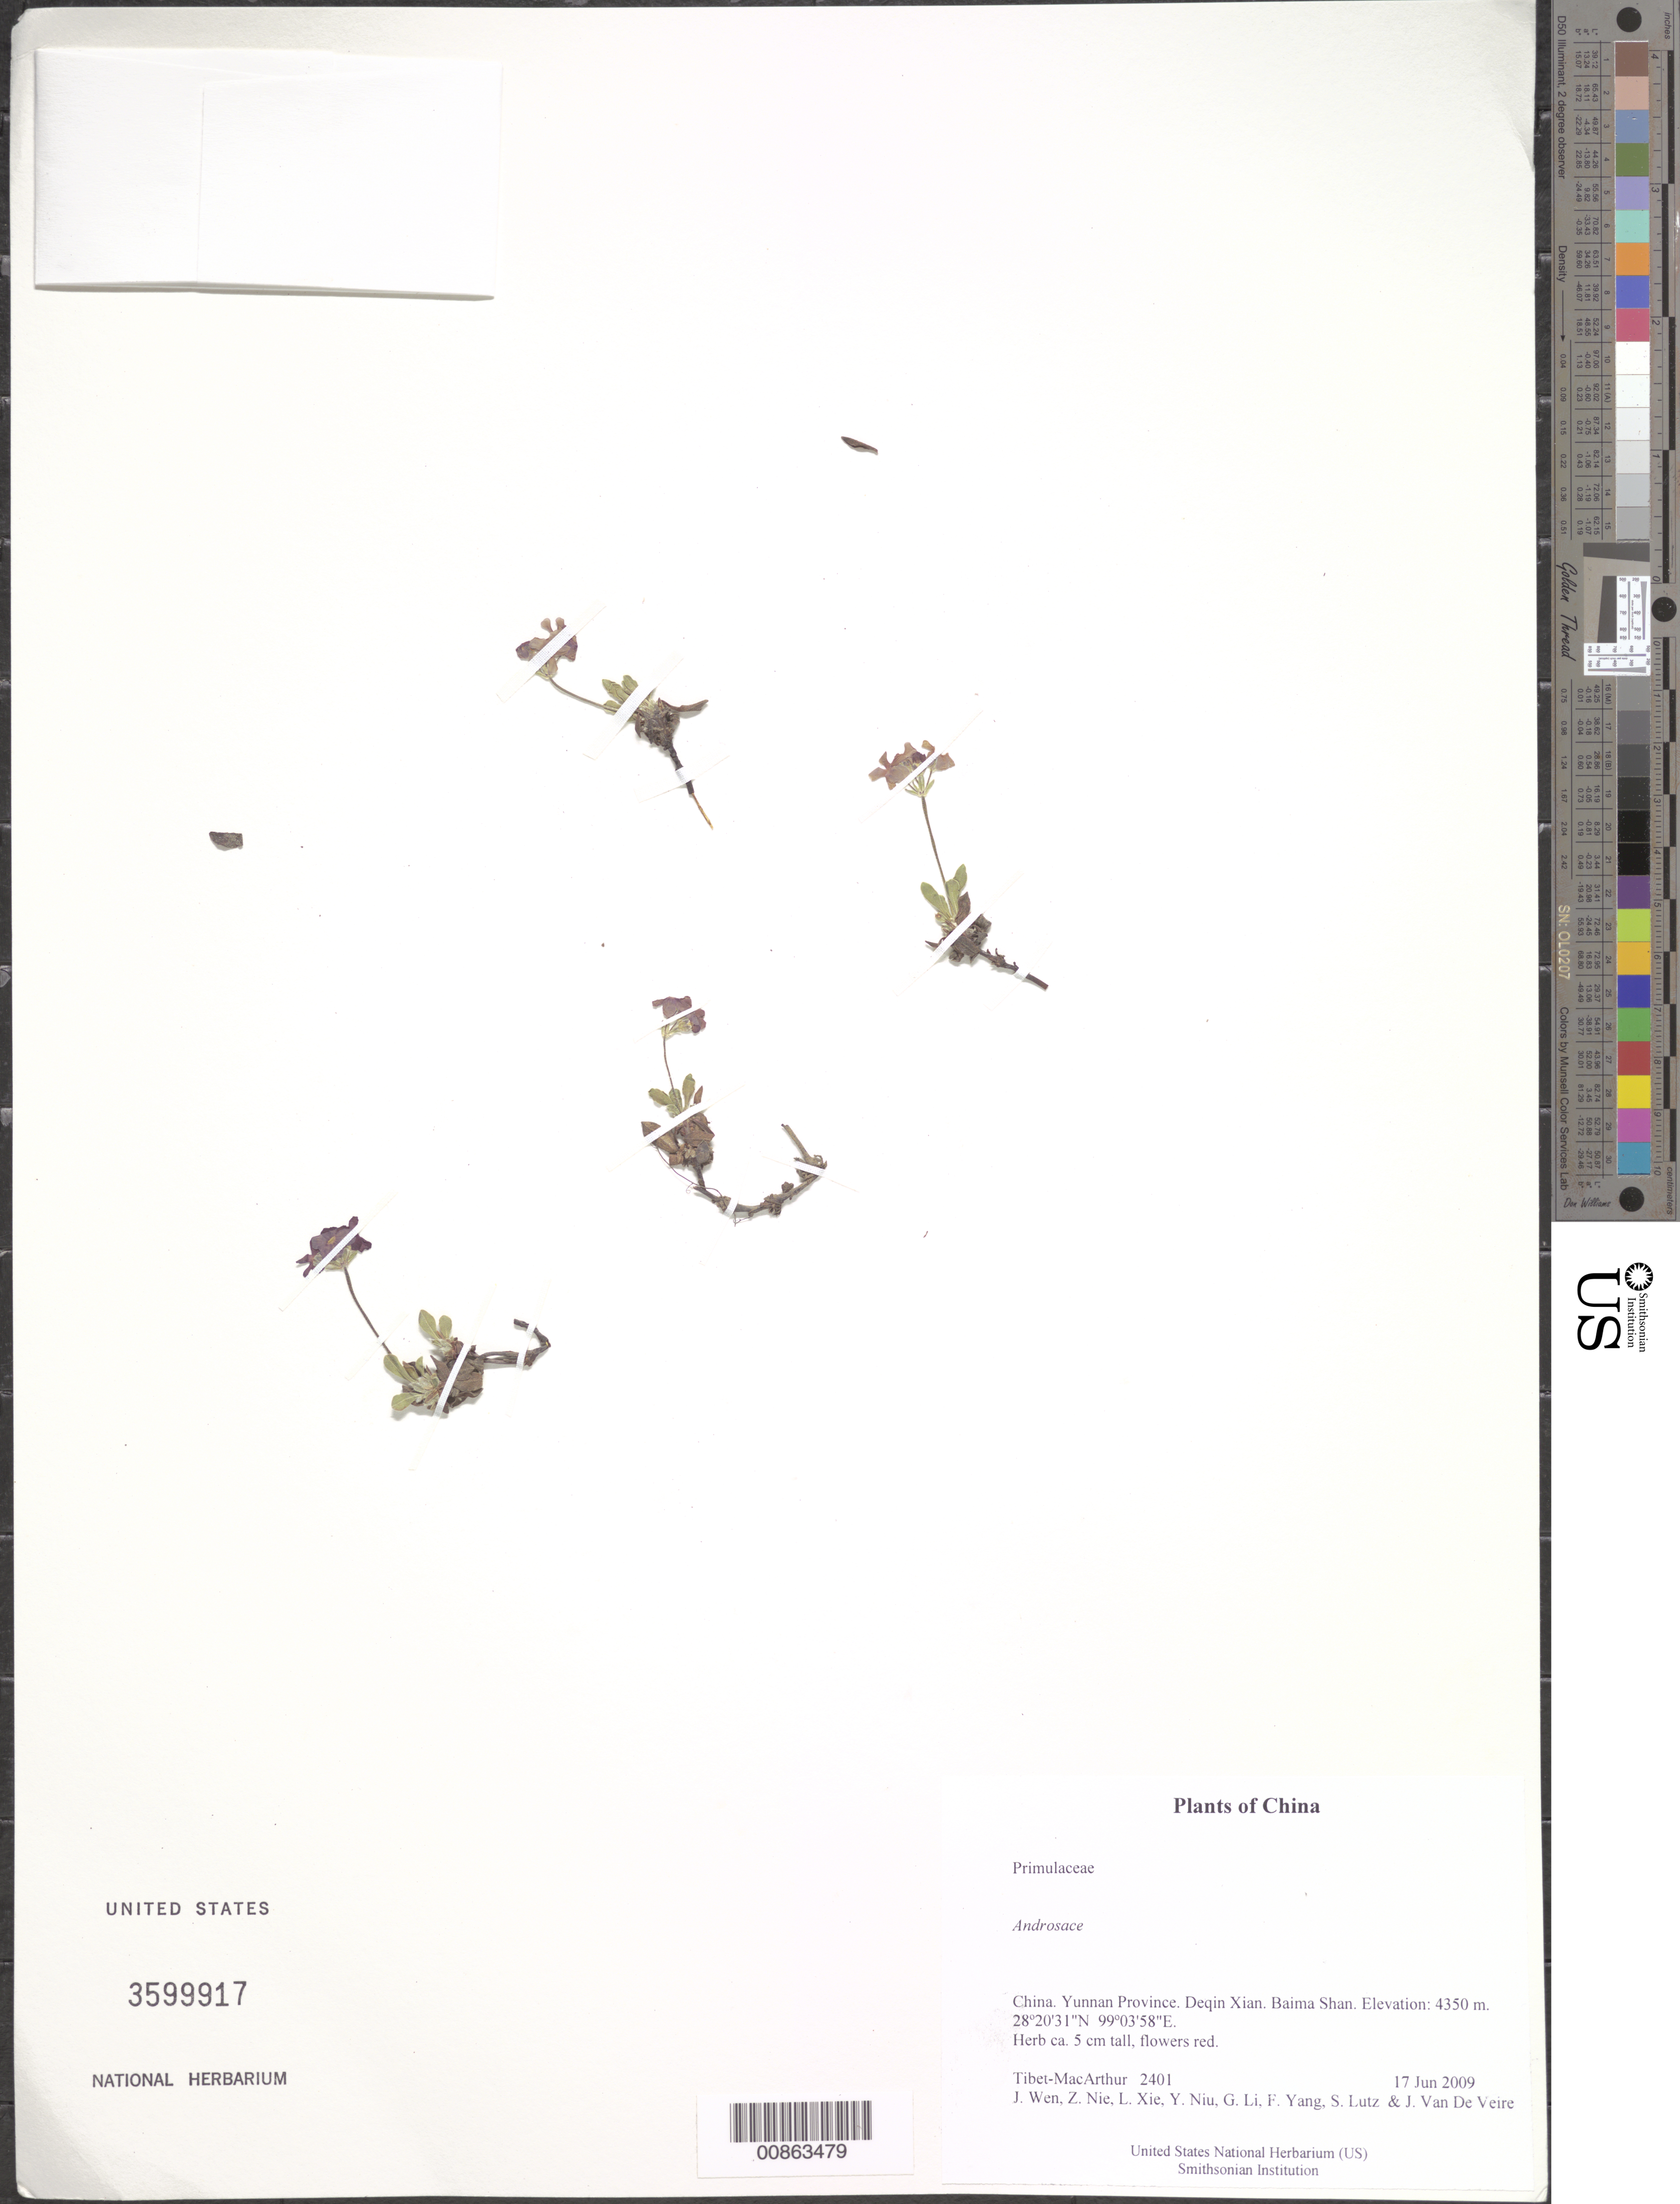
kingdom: Plantae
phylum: Tracheophyta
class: Magnoliopsida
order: Ericales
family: Primulaceae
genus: Androsace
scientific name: Androsace sp.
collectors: Tibet-MacArthur, J. Wen, Z. Nie, L. Xie, Y. Niu, G. Li, F. Yang, S. Lutz & J. Van De Veire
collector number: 2401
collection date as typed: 17 Jun 2009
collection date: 2009-06-17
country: China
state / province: Yunnan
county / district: Deqin Xian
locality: Baima Shan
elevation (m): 4350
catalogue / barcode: US 3599917